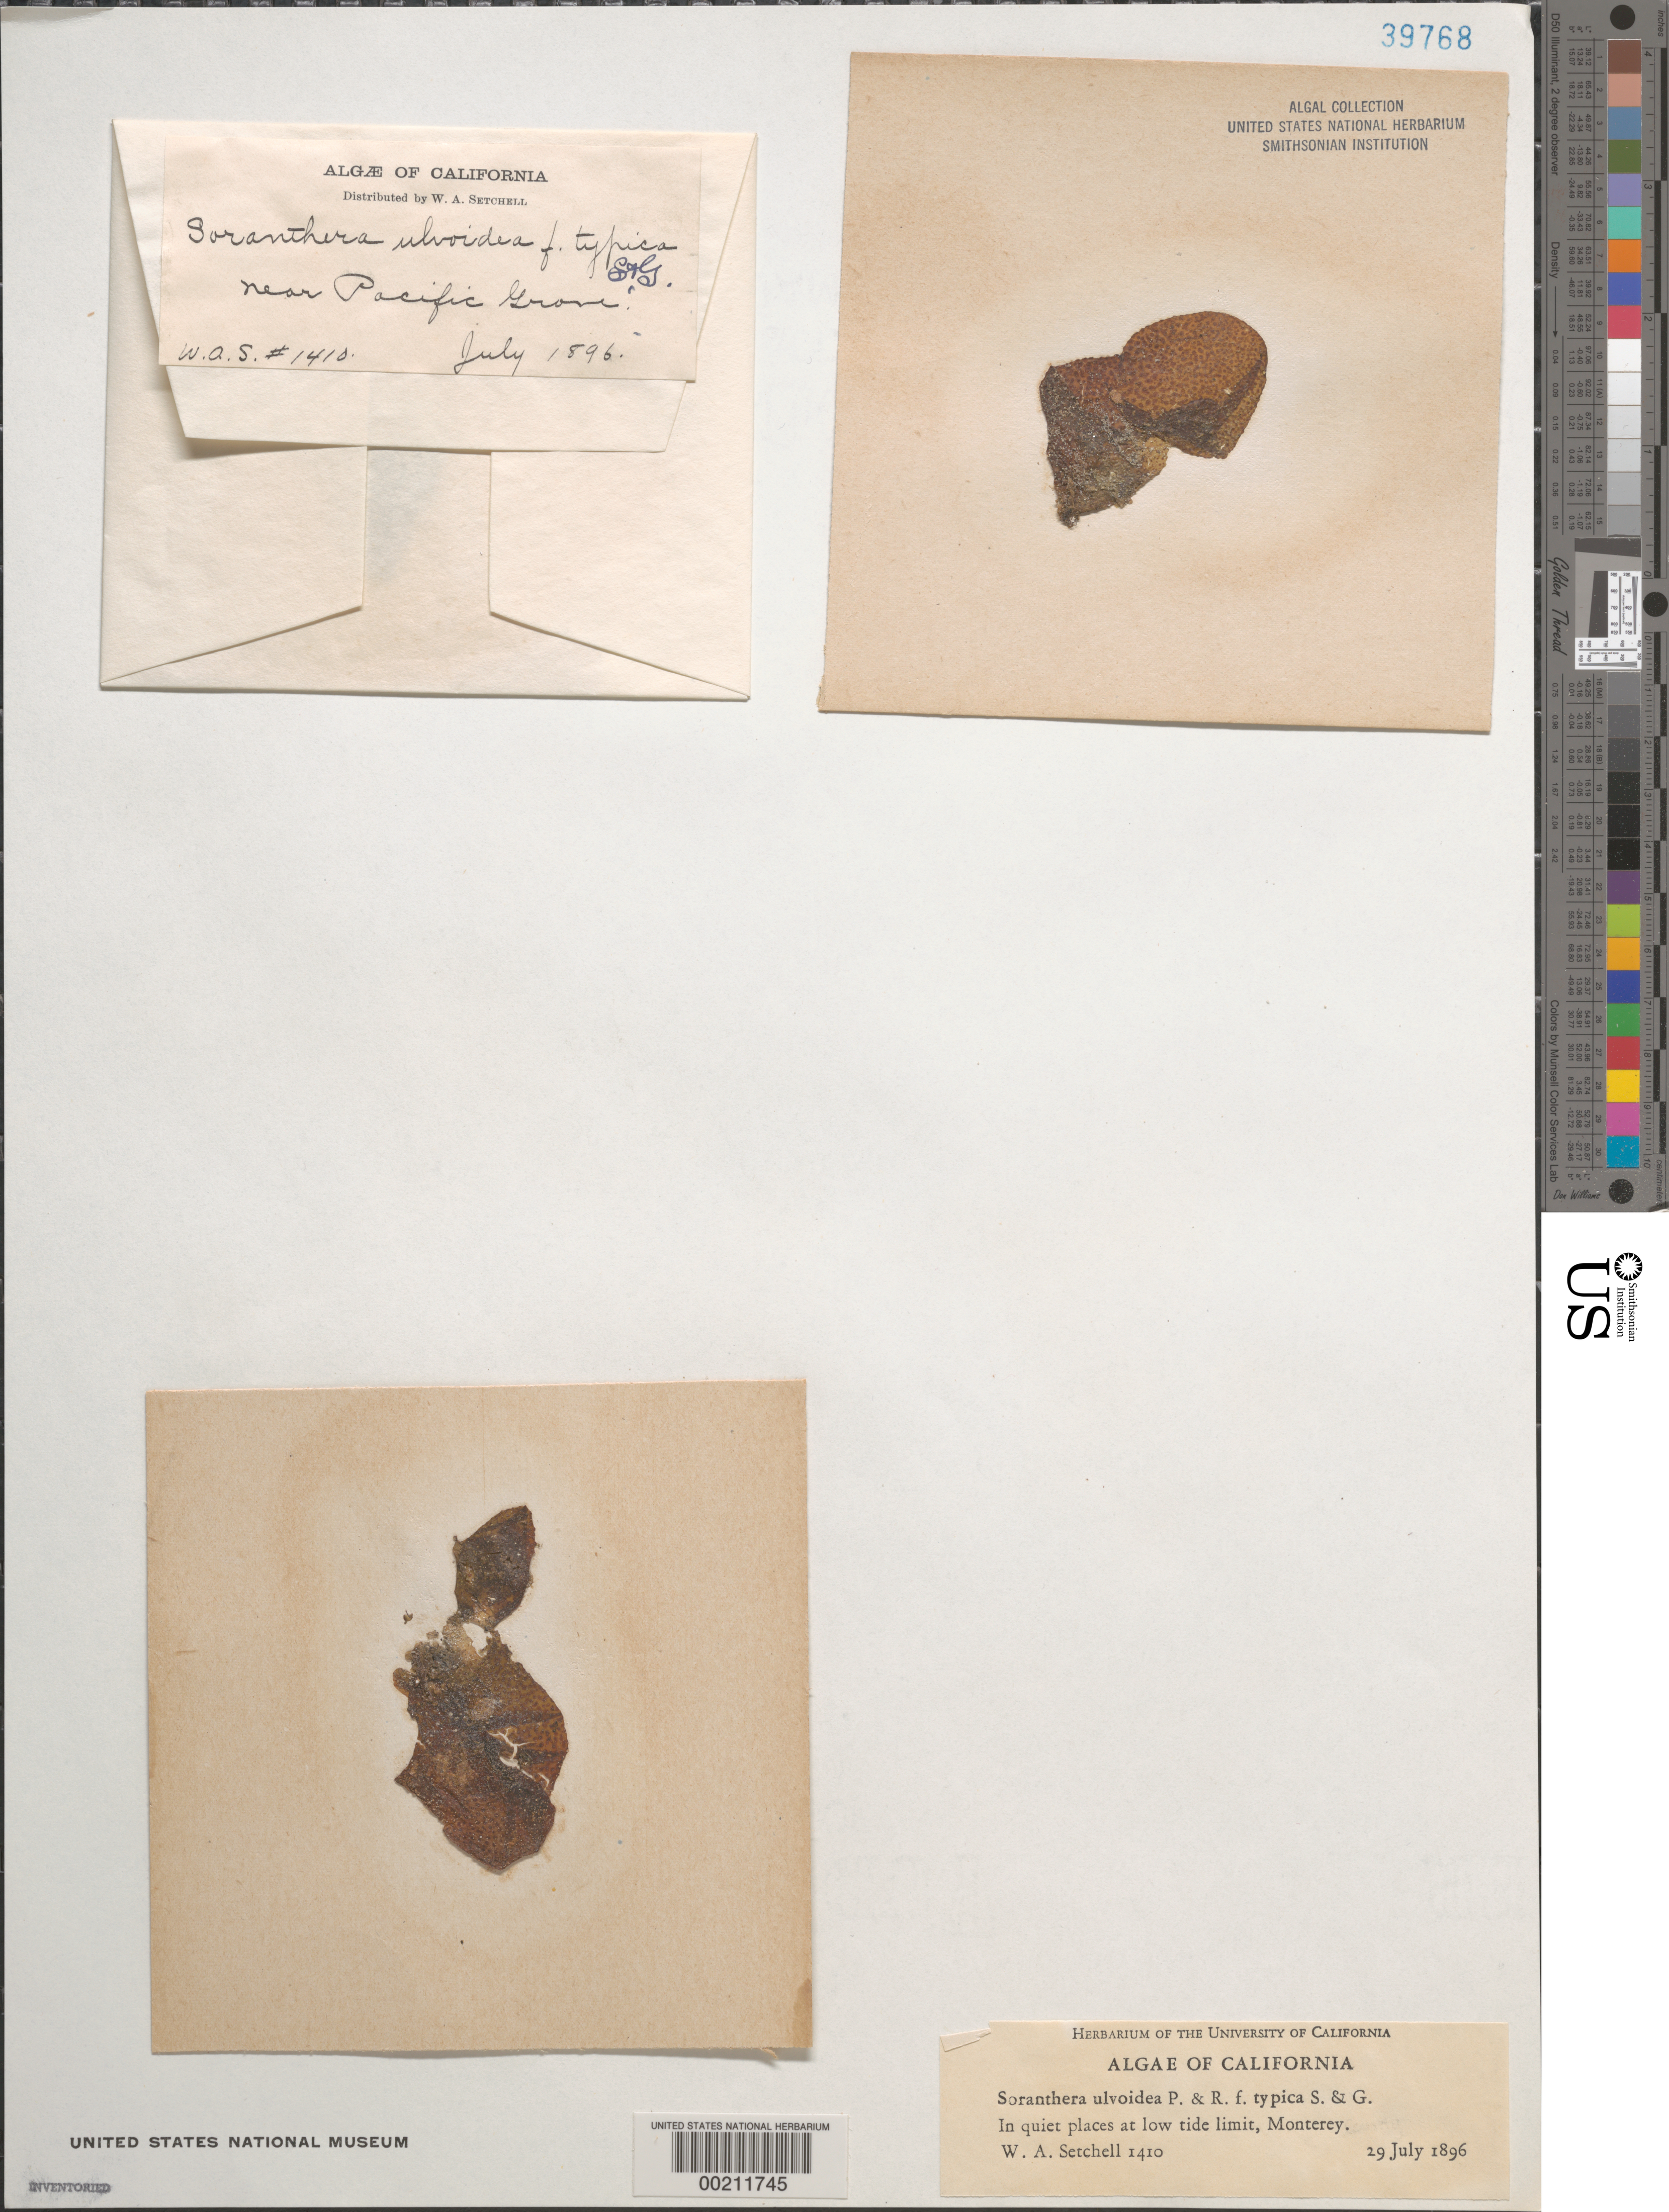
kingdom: Chromista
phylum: Ochrophyta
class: Phaeophyceae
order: Dictyosiphonales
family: Punctariaceae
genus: Soranthera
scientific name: Soranthera ulvoidea f. typica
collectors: W. Setchell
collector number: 1410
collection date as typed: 29 Jul 1896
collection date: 1896-07-29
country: United States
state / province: California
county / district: Monterey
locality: Monterey, near Pacific Grove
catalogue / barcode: US 39768